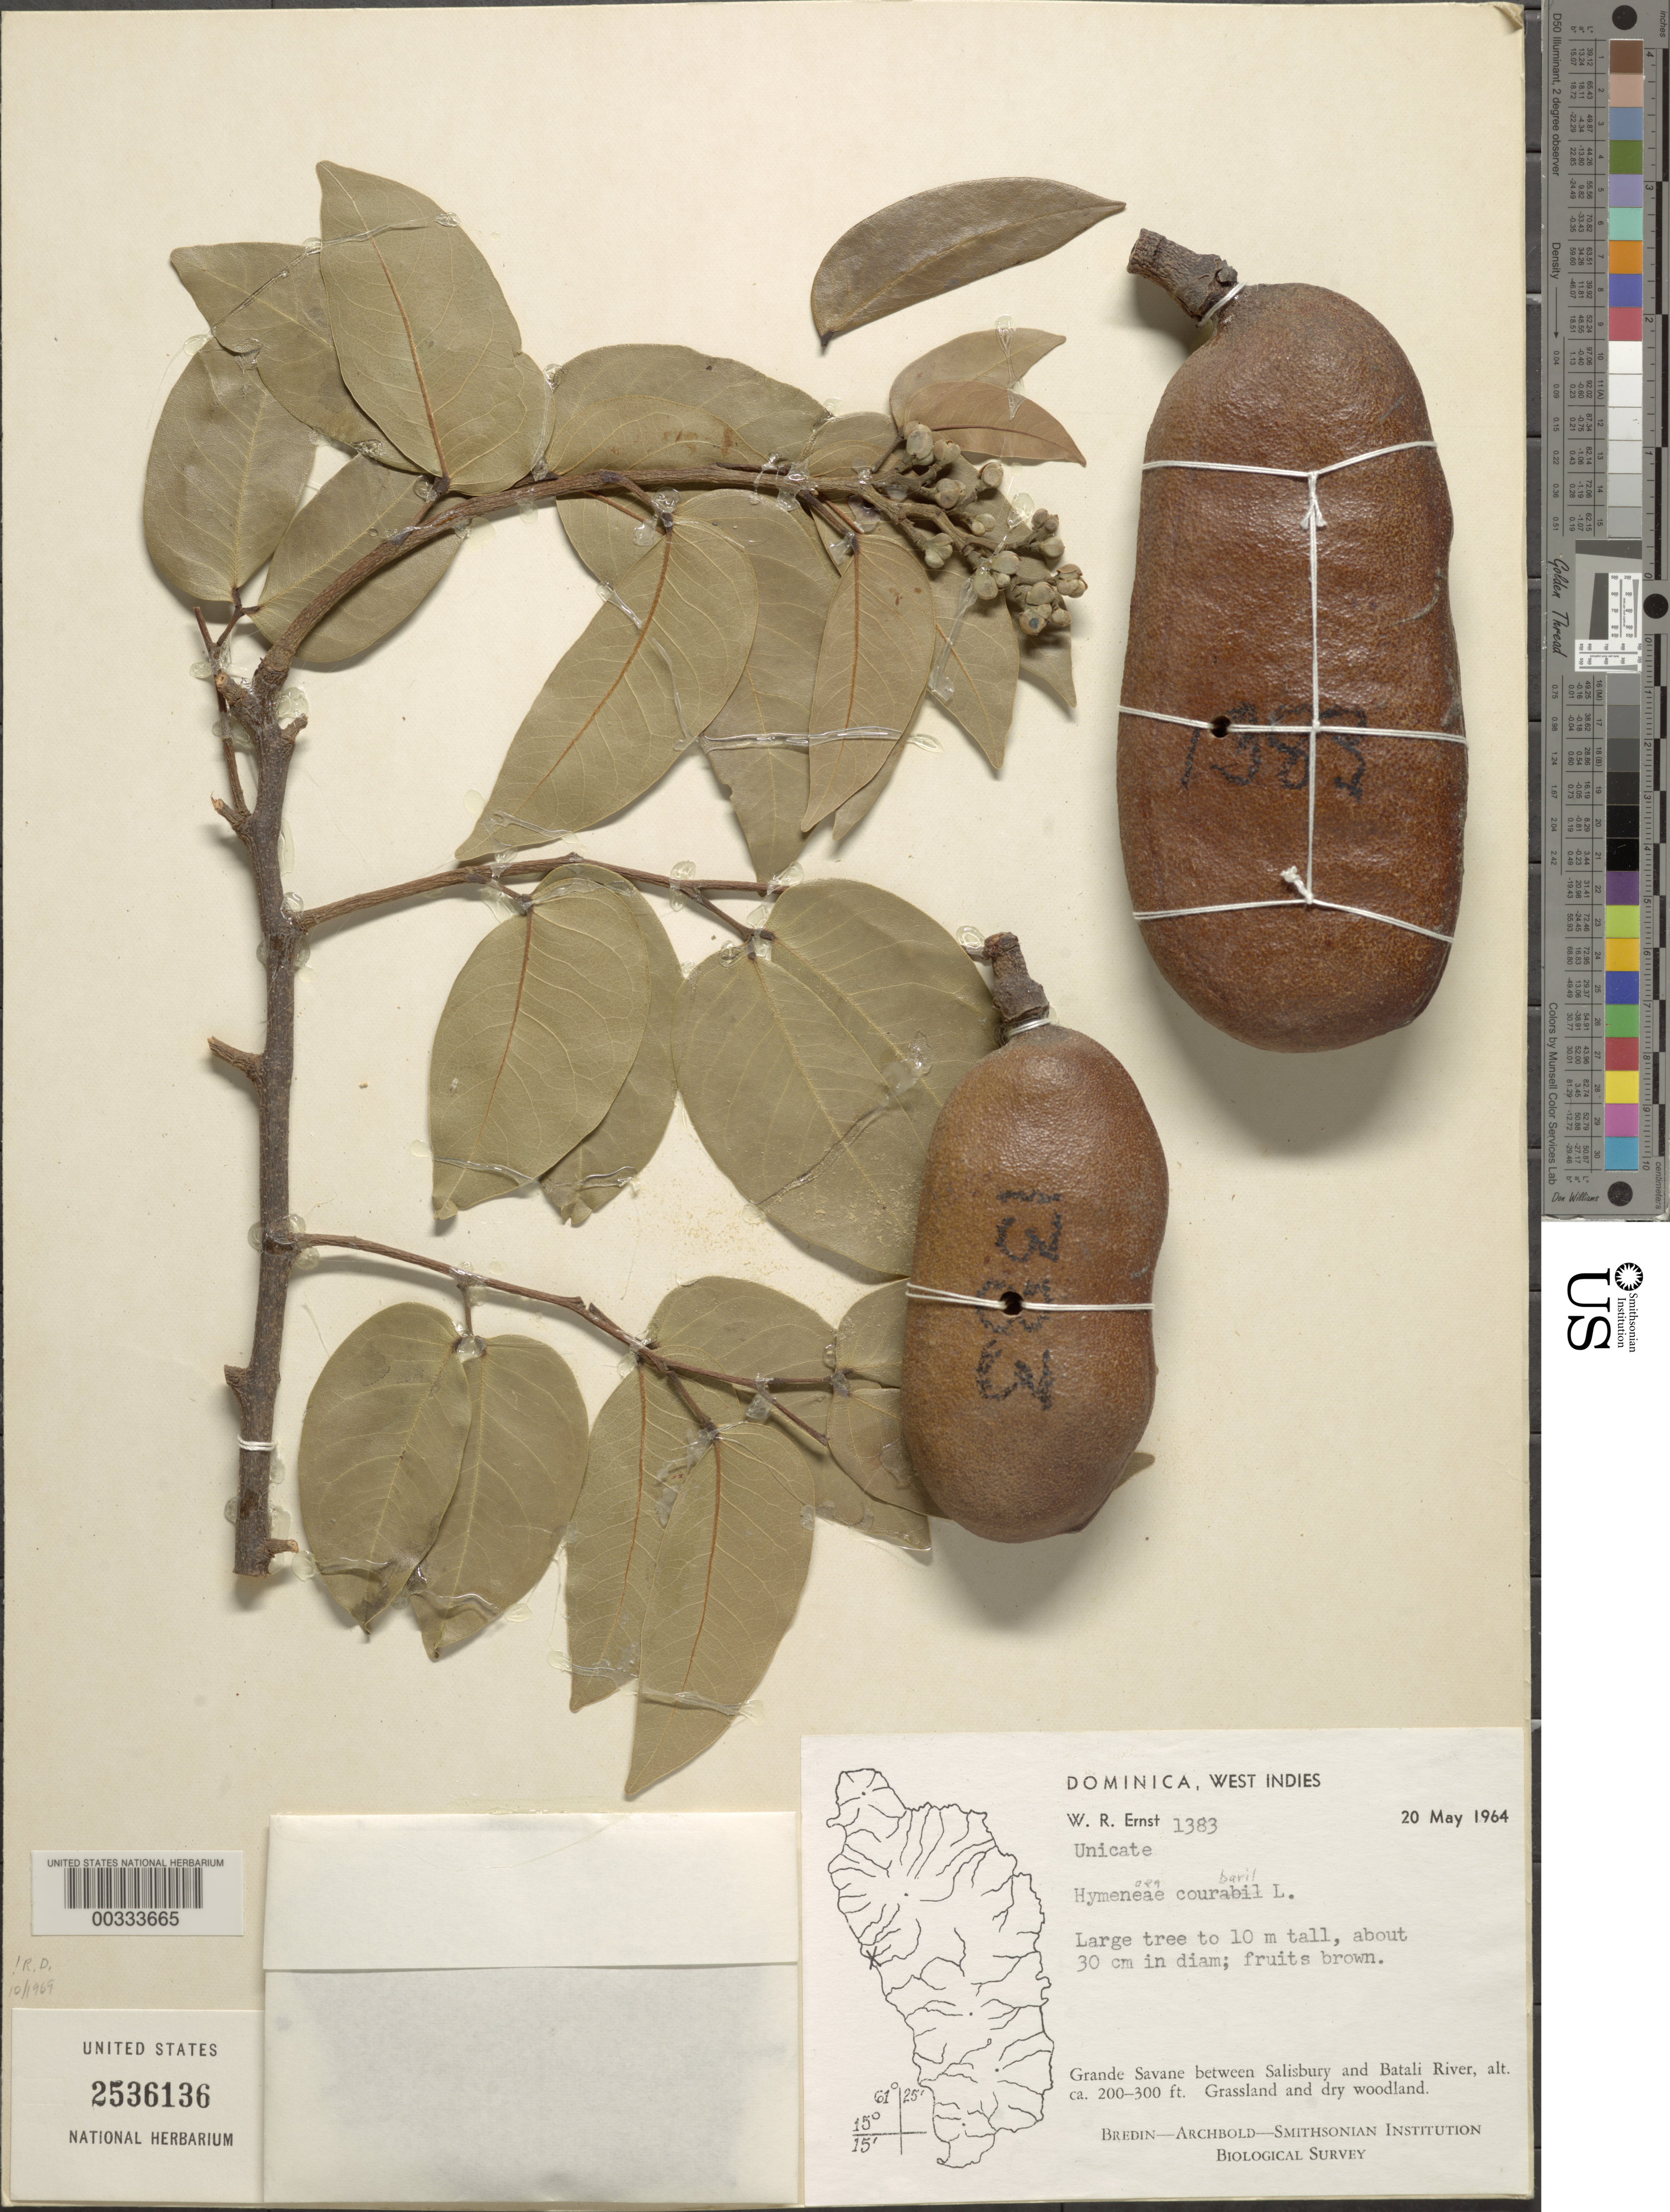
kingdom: Plantae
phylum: Tracheophyta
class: Magnoliopsida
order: Fabales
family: Fabaceae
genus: Hymenaea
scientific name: Hymenaea courbaril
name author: L.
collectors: W. R. Ernst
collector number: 1383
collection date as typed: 20 May 1964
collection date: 1964-05-20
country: Dominica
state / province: St. Joseph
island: Dominica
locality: Grande savane between salisbury and batali river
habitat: Grassland and dry woodland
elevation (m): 61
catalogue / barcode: US 2536136